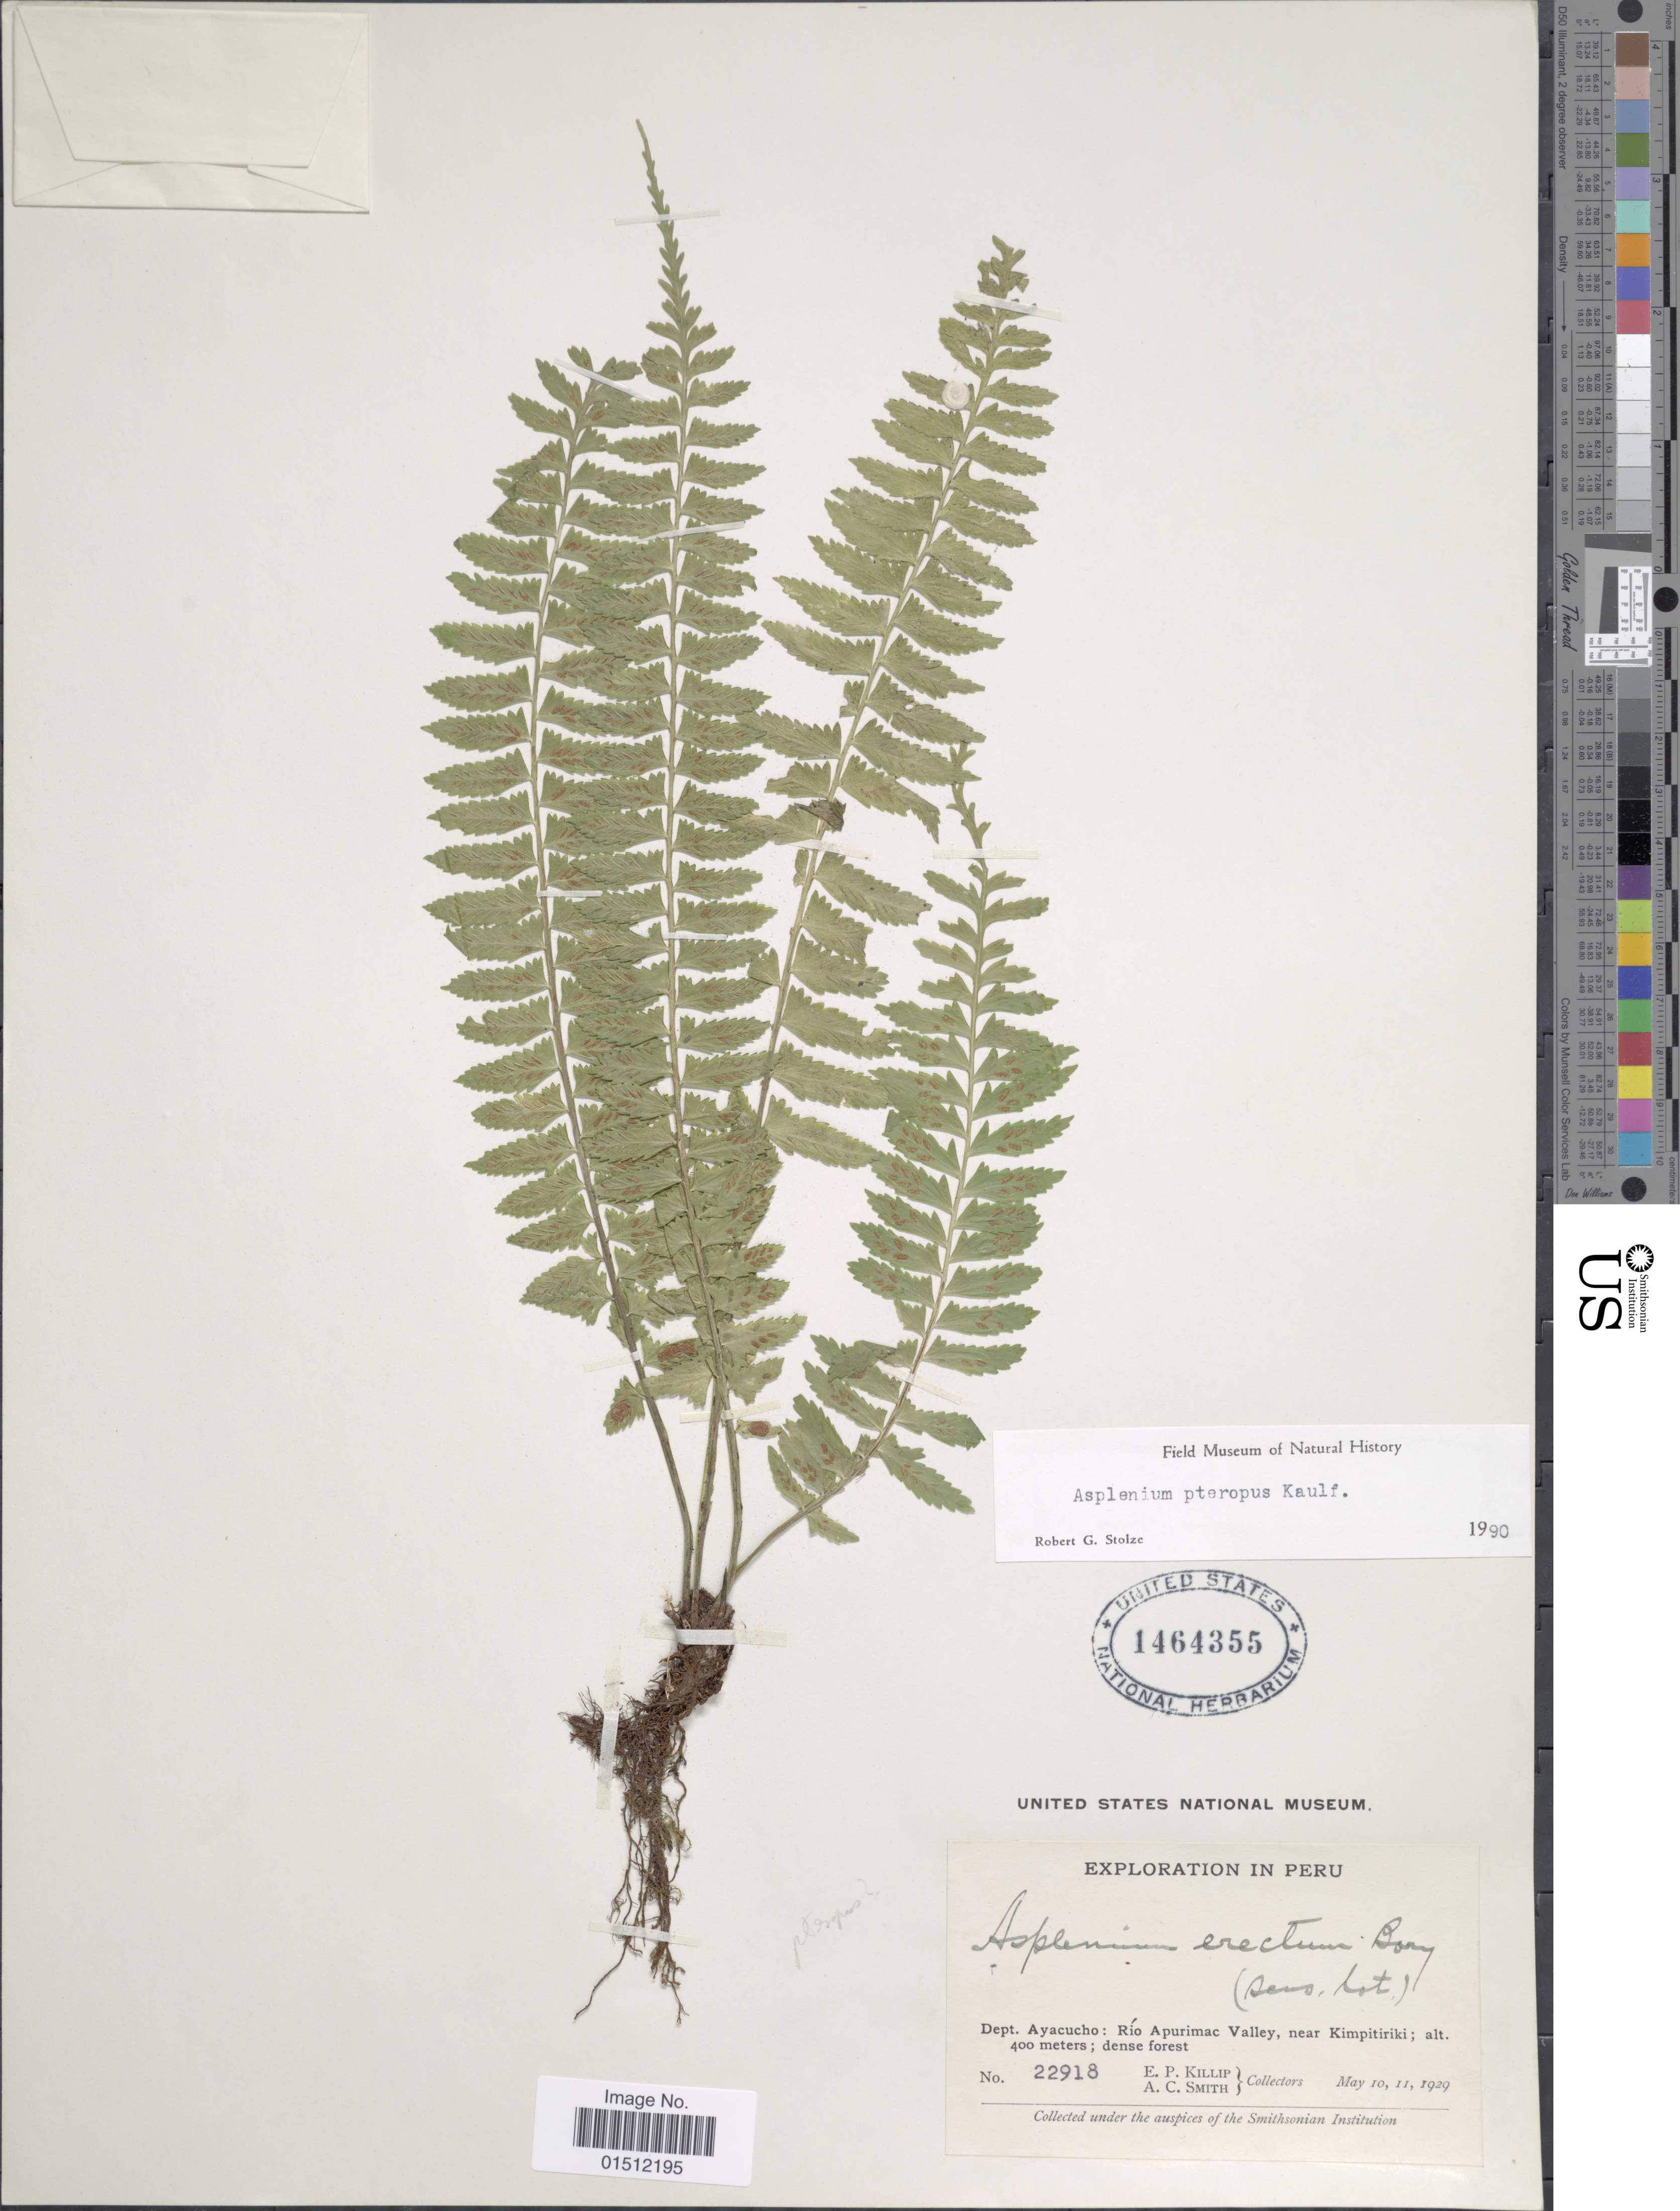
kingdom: Plantae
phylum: Tracheophyta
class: Polypodiopsida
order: Polypodiales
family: Aspleniaceae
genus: Asplenium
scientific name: Asplenium pteropus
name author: Kaulf.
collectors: E. P. Killip & A. C. Smith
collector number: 22918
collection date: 1929-05-10/1929-05-11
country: Peru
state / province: Ayacucho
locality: Dept. Ayacucho: Rio Apurimac Valley, near Kimpitiriki.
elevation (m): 400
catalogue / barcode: US 1464355